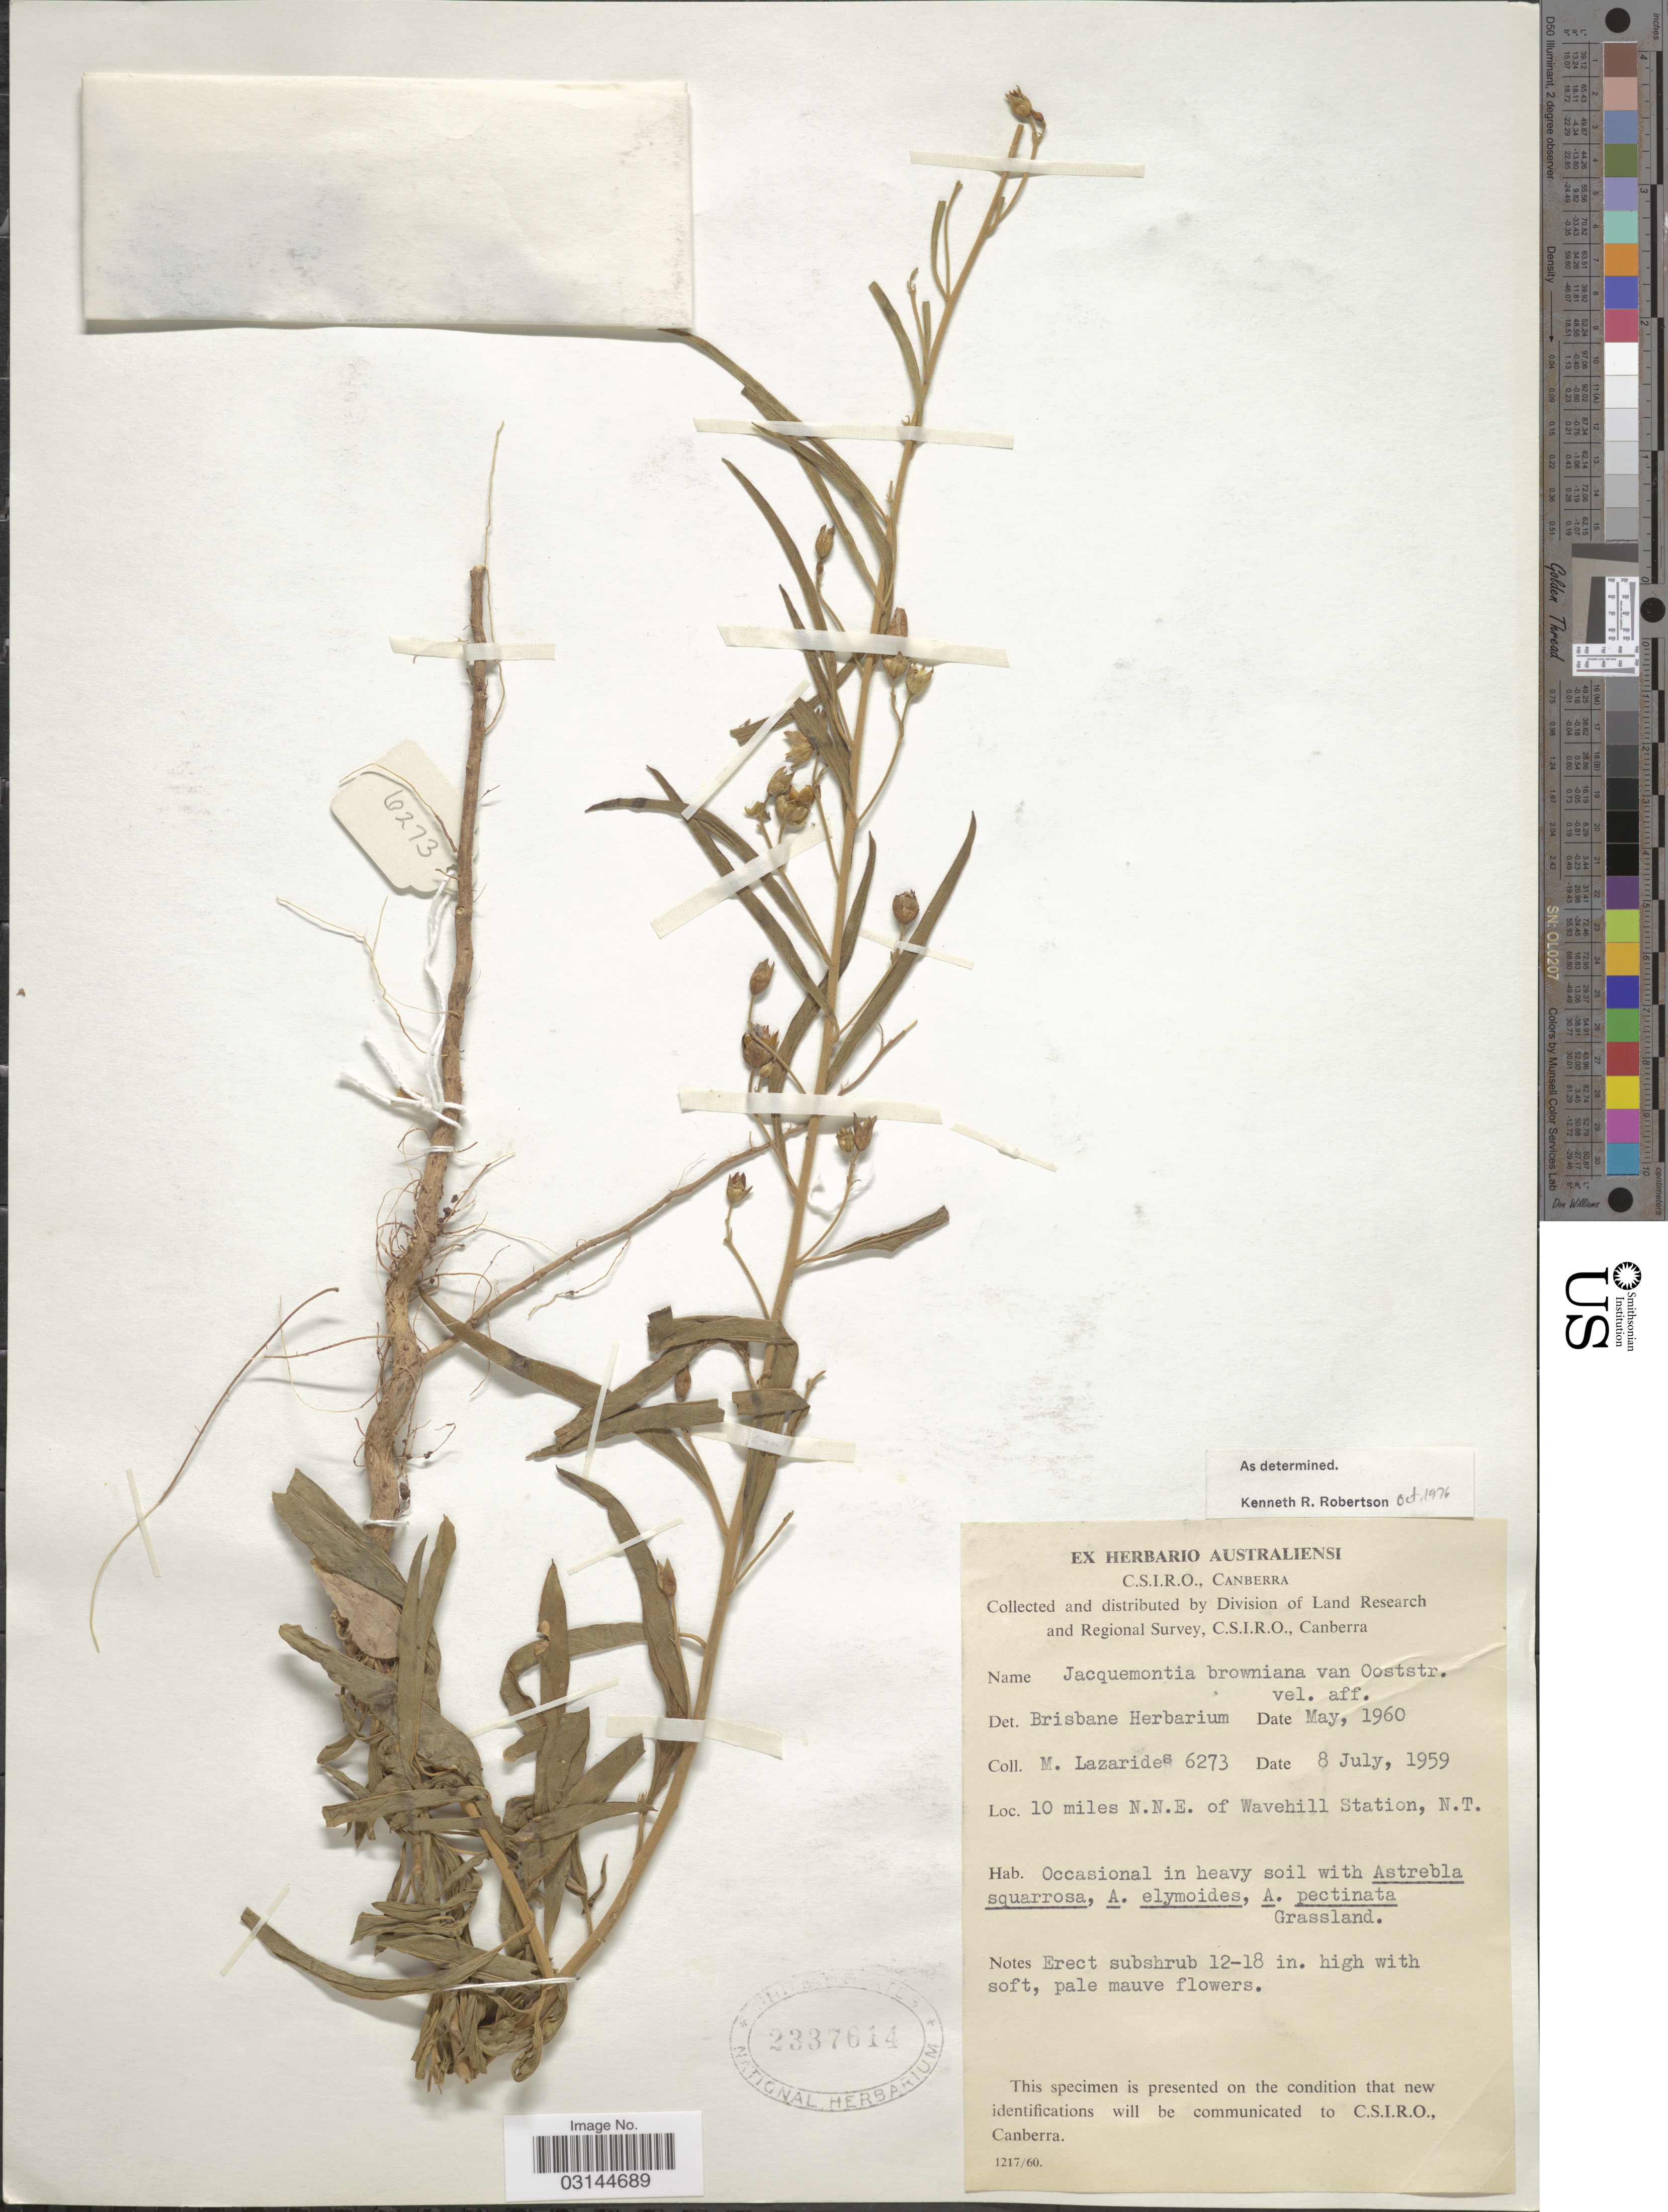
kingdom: Plantae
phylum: Tracheophyta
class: Magnoliopsida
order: Solanales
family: Convolvulaceae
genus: Jacquemontia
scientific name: Jacquemontia browniana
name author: Ooststr.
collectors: M. Lazarides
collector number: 6273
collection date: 1959-07-08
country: Australia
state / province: Northern Territory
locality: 10 miles N. N. E. of Wavehill Station, N. T.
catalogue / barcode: US 2337614